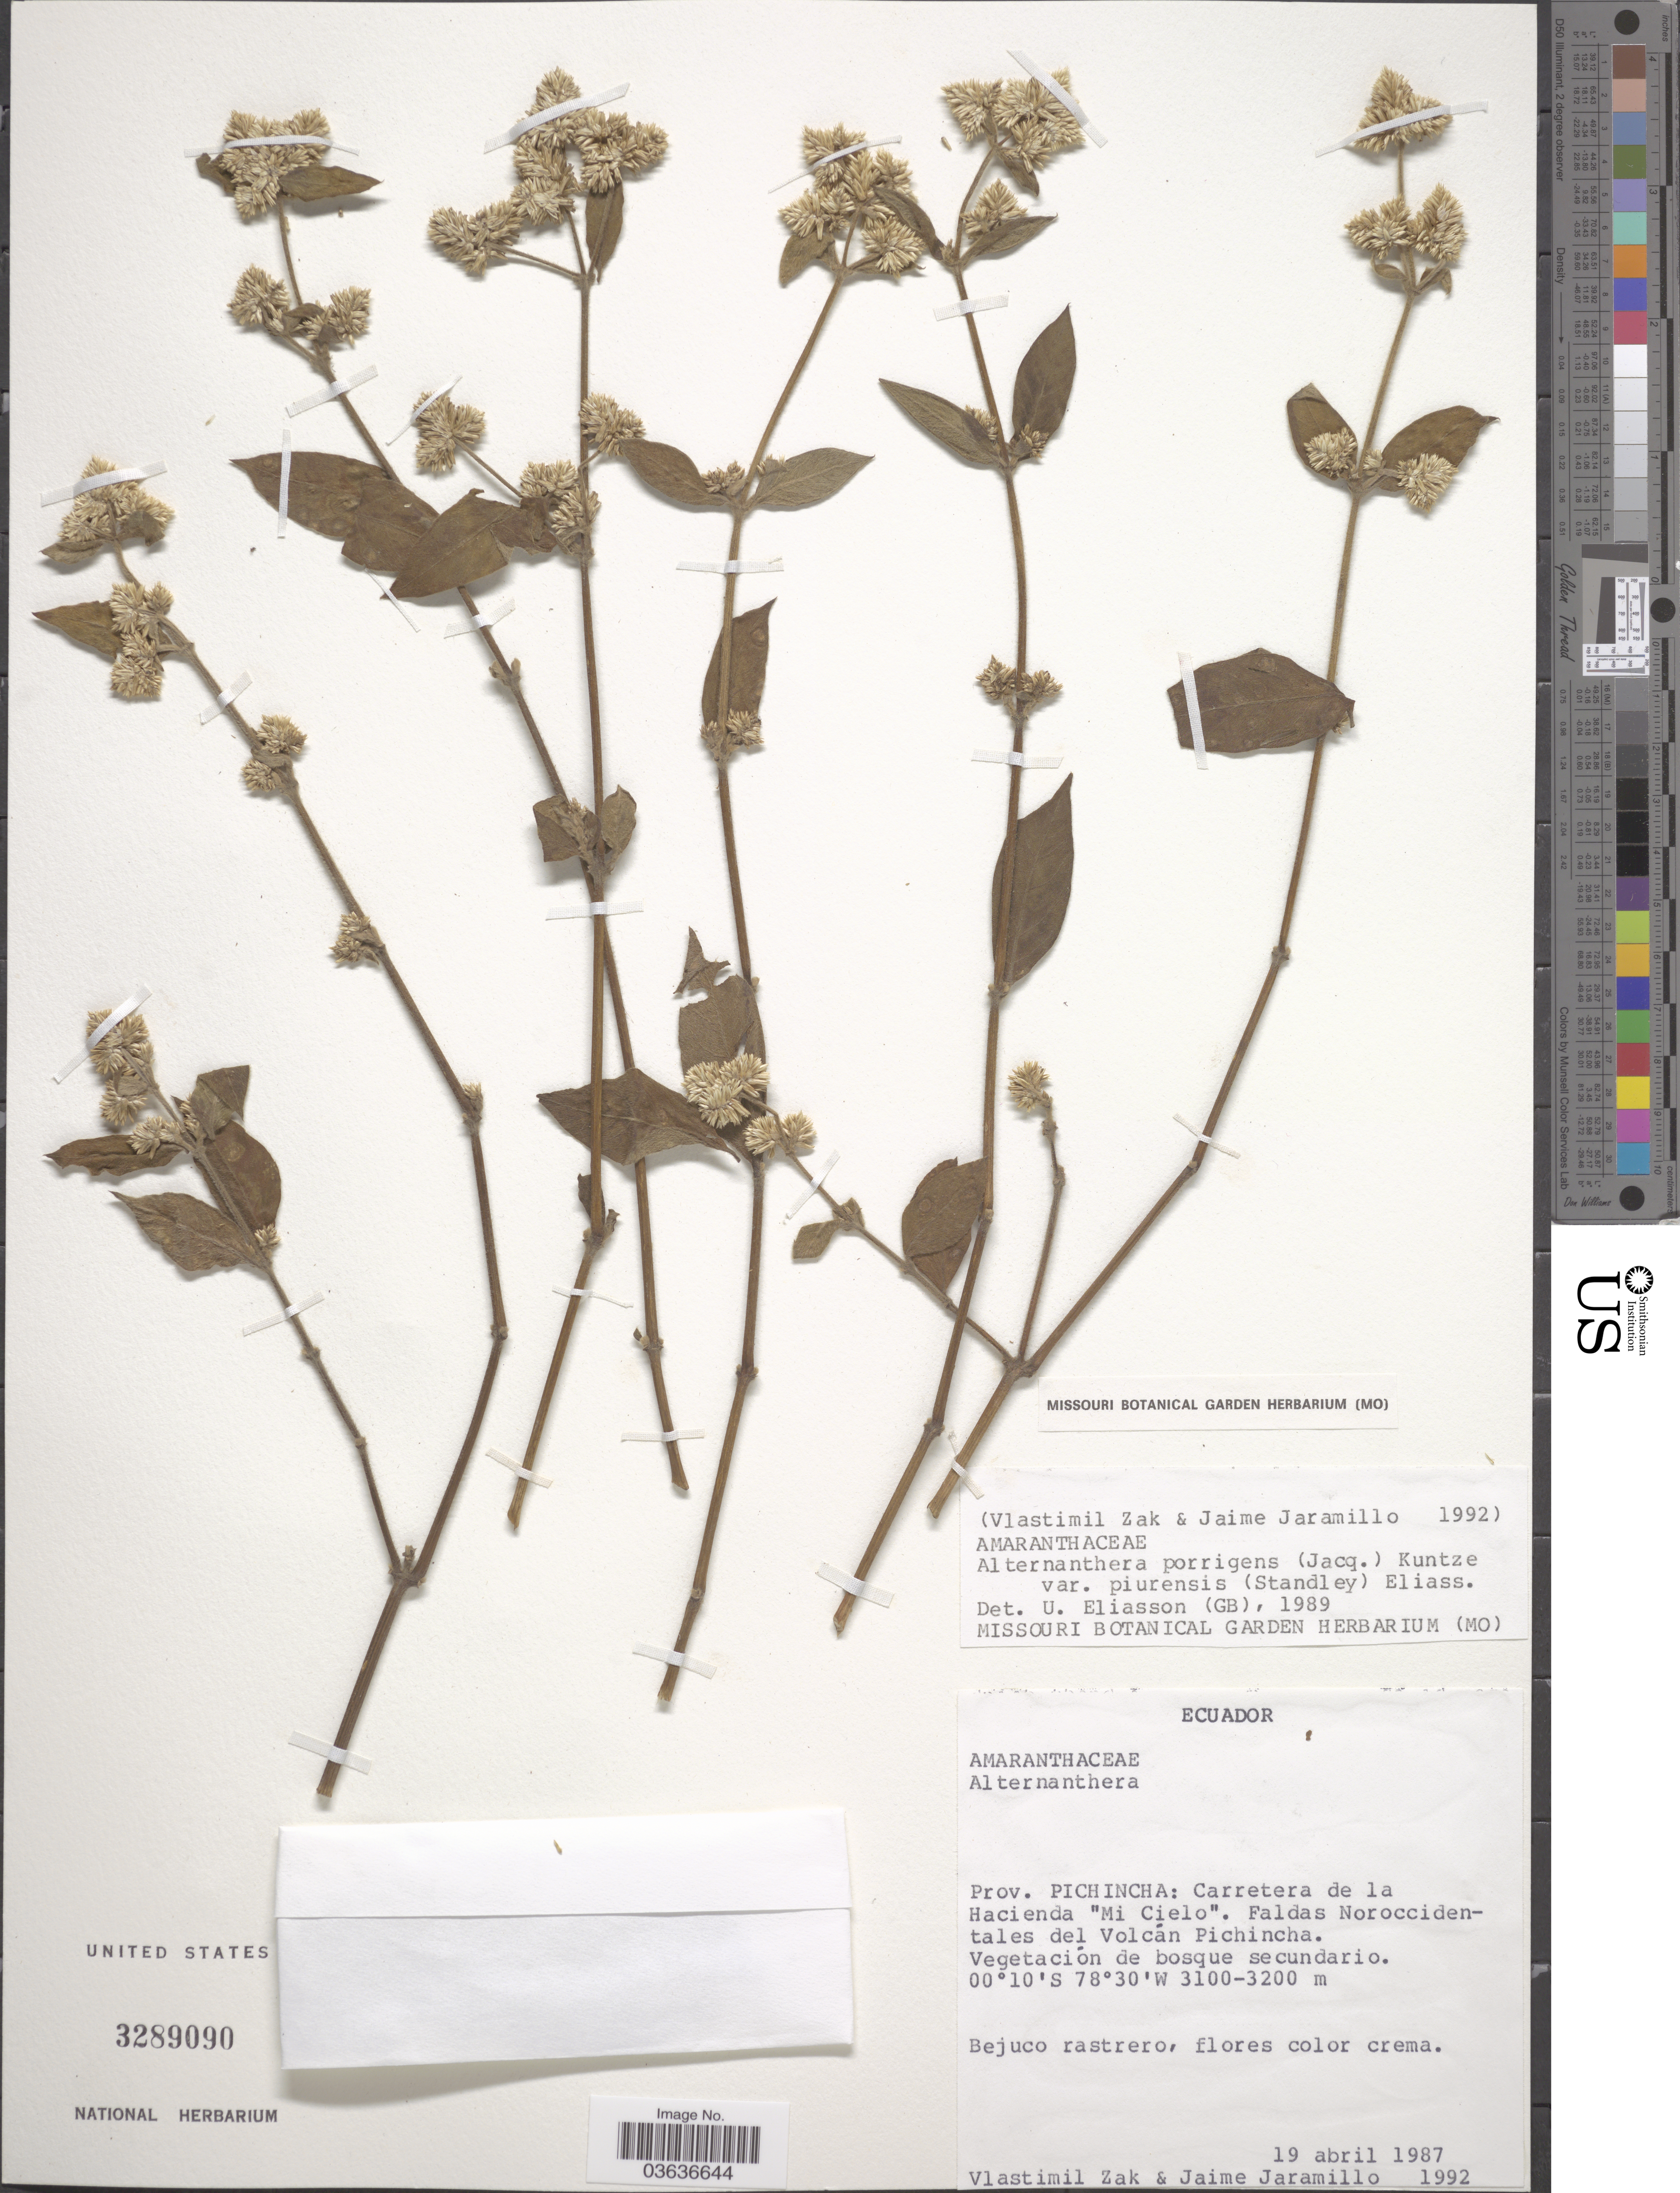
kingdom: Plantae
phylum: Tracheophyta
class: Magnoliopsida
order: Caryophyllales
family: Amaranthaceae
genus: Alternanthera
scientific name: Alternanthera porrigens var. piurensis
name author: (Standl.) Eliasson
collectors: V. Zak & J. Jaramillo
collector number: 1992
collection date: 1987-04-19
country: Ecuador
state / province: Pichincha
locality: Carretera de la Hacienda "Mi Cielo". Faldas Noroccidentales del Volcán Pichincha.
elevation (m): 3100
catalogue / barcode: US 3289090